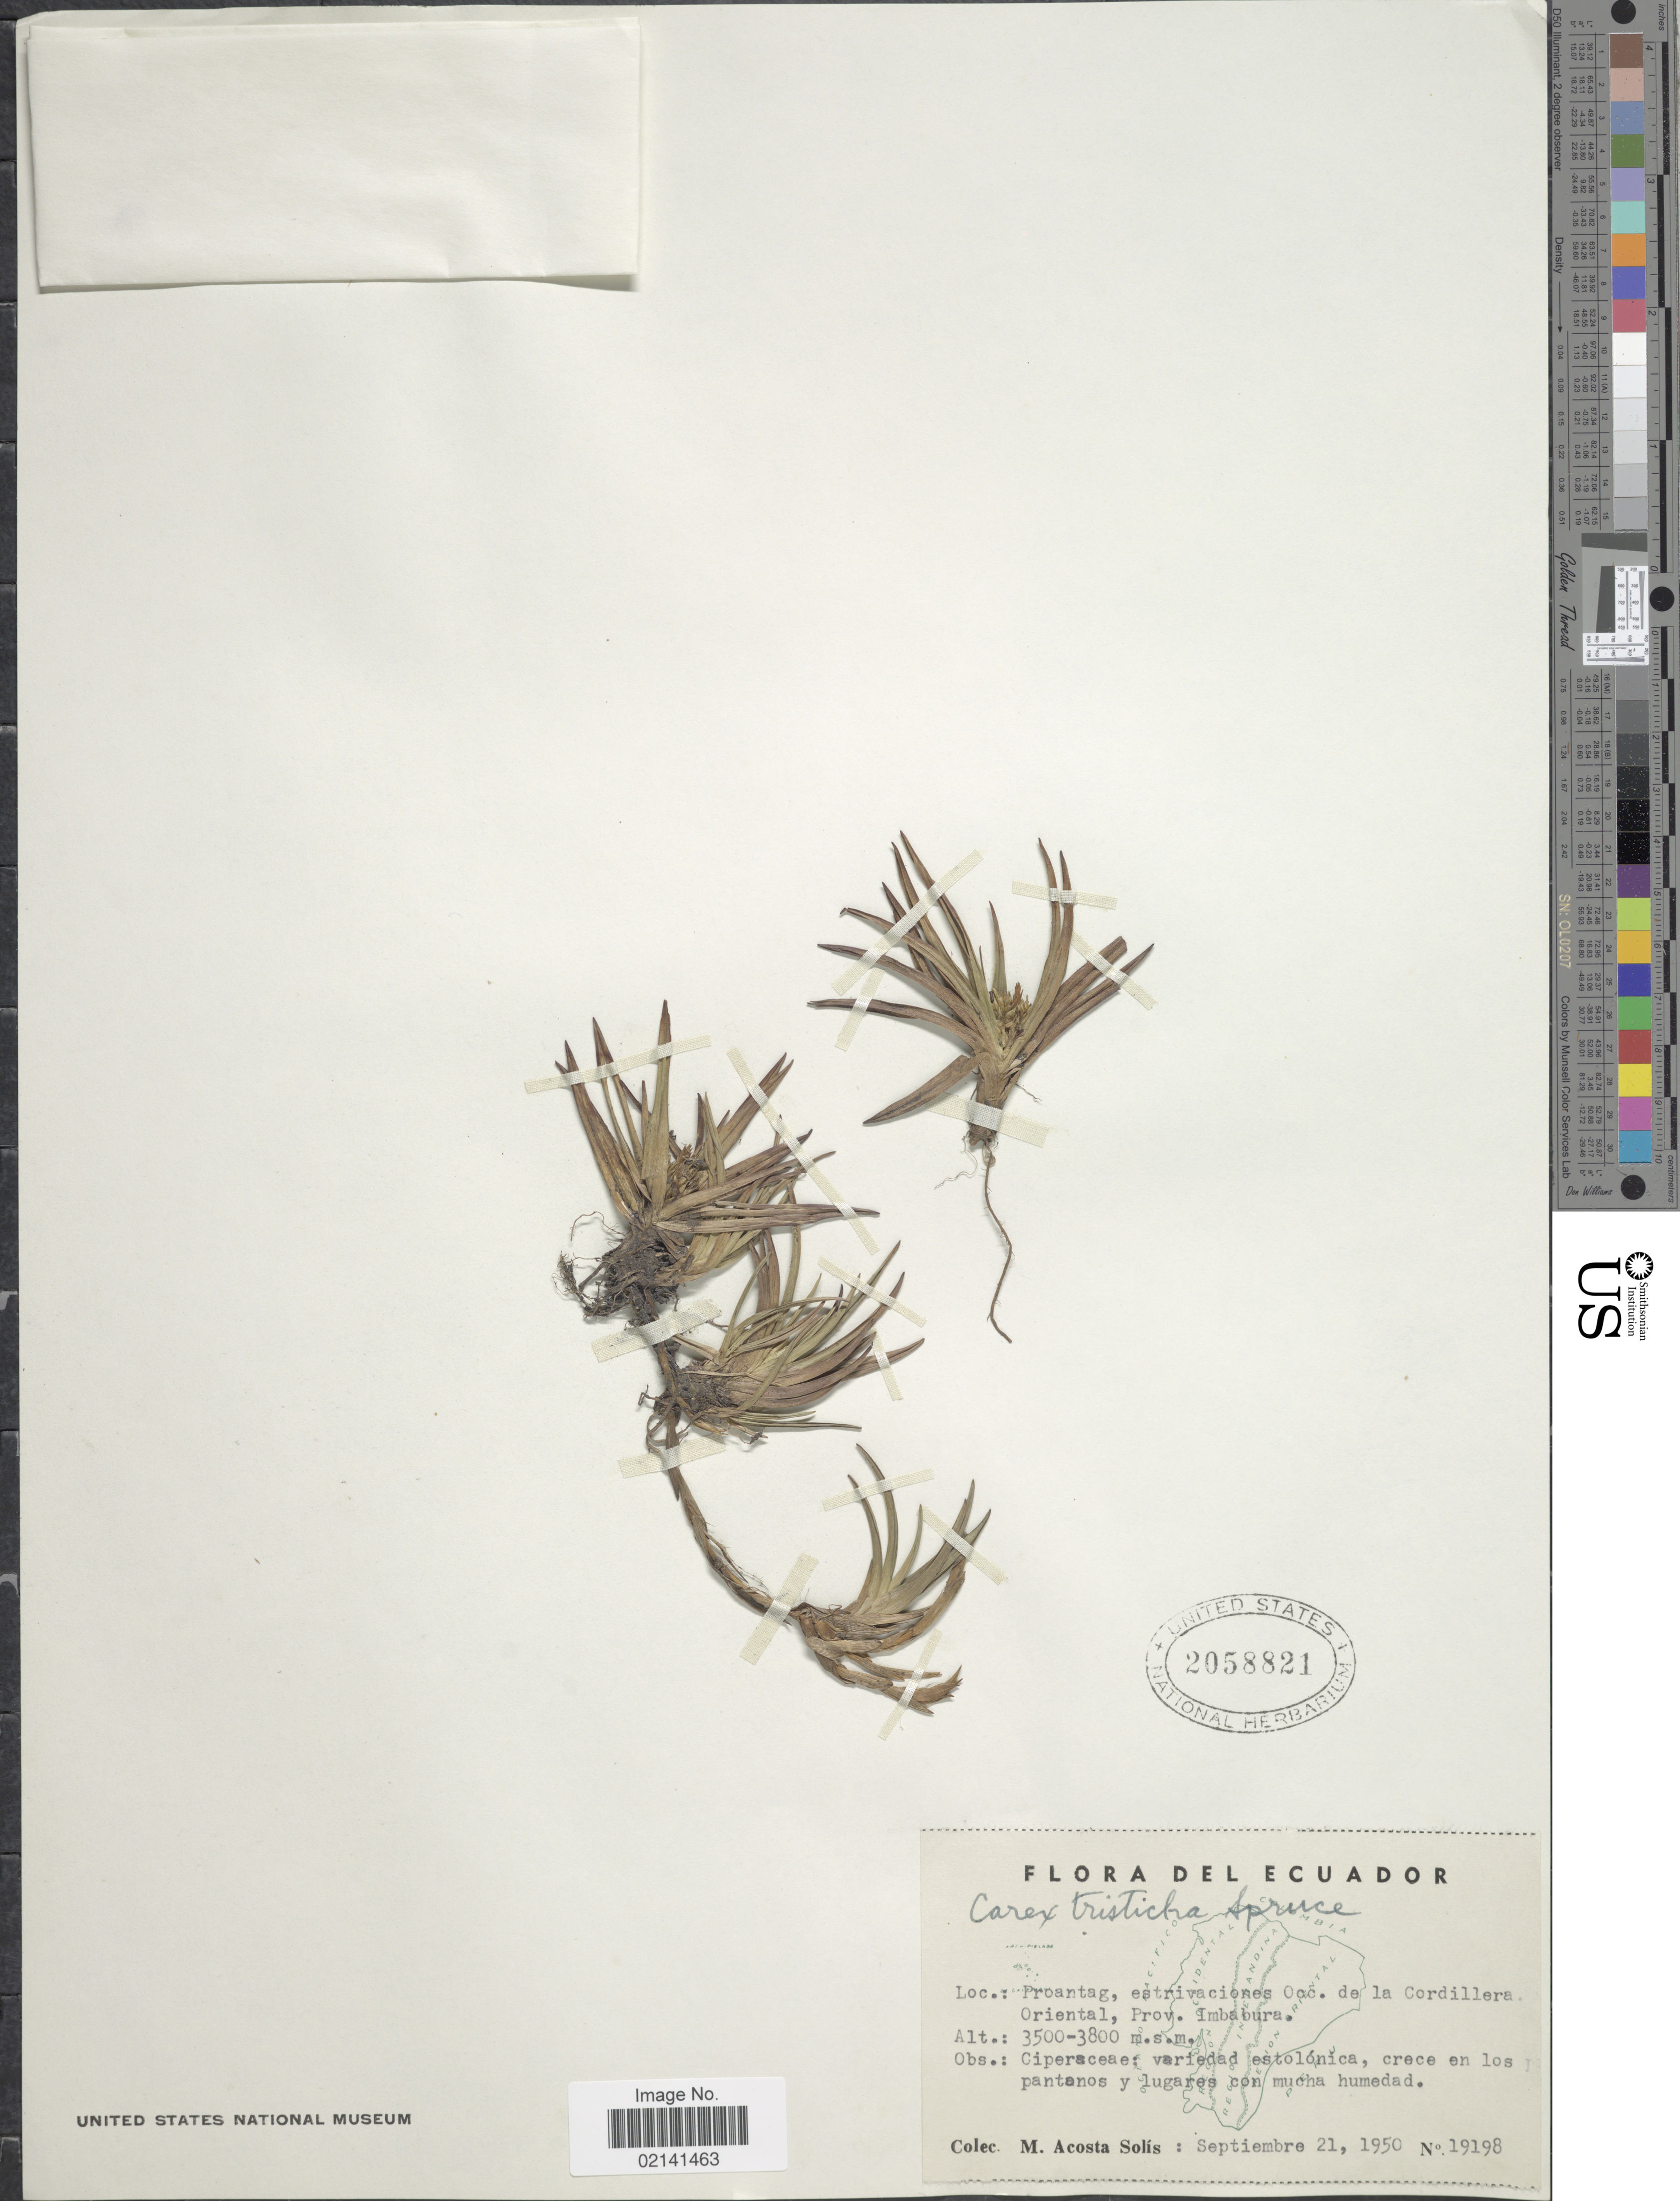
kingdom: Plantae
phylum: Tracheophyta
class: Liliopsida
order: Poales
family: Cyperaceae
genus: Carex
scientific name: Carex tamana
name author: Steyerm.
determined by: Jimnéz-Mejias, Pedro, (UPOS), Universidad Pablo de Olavide (SPAIN)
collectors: M. Acosta Solis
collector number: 19198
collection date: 1950-09-21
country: Ecuador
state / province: Imbabura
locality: Proantag, estrivaciones Occ. de la Cordillera Oriental, Prov. Imbabura.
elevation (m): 3500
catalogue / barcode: US 2058821